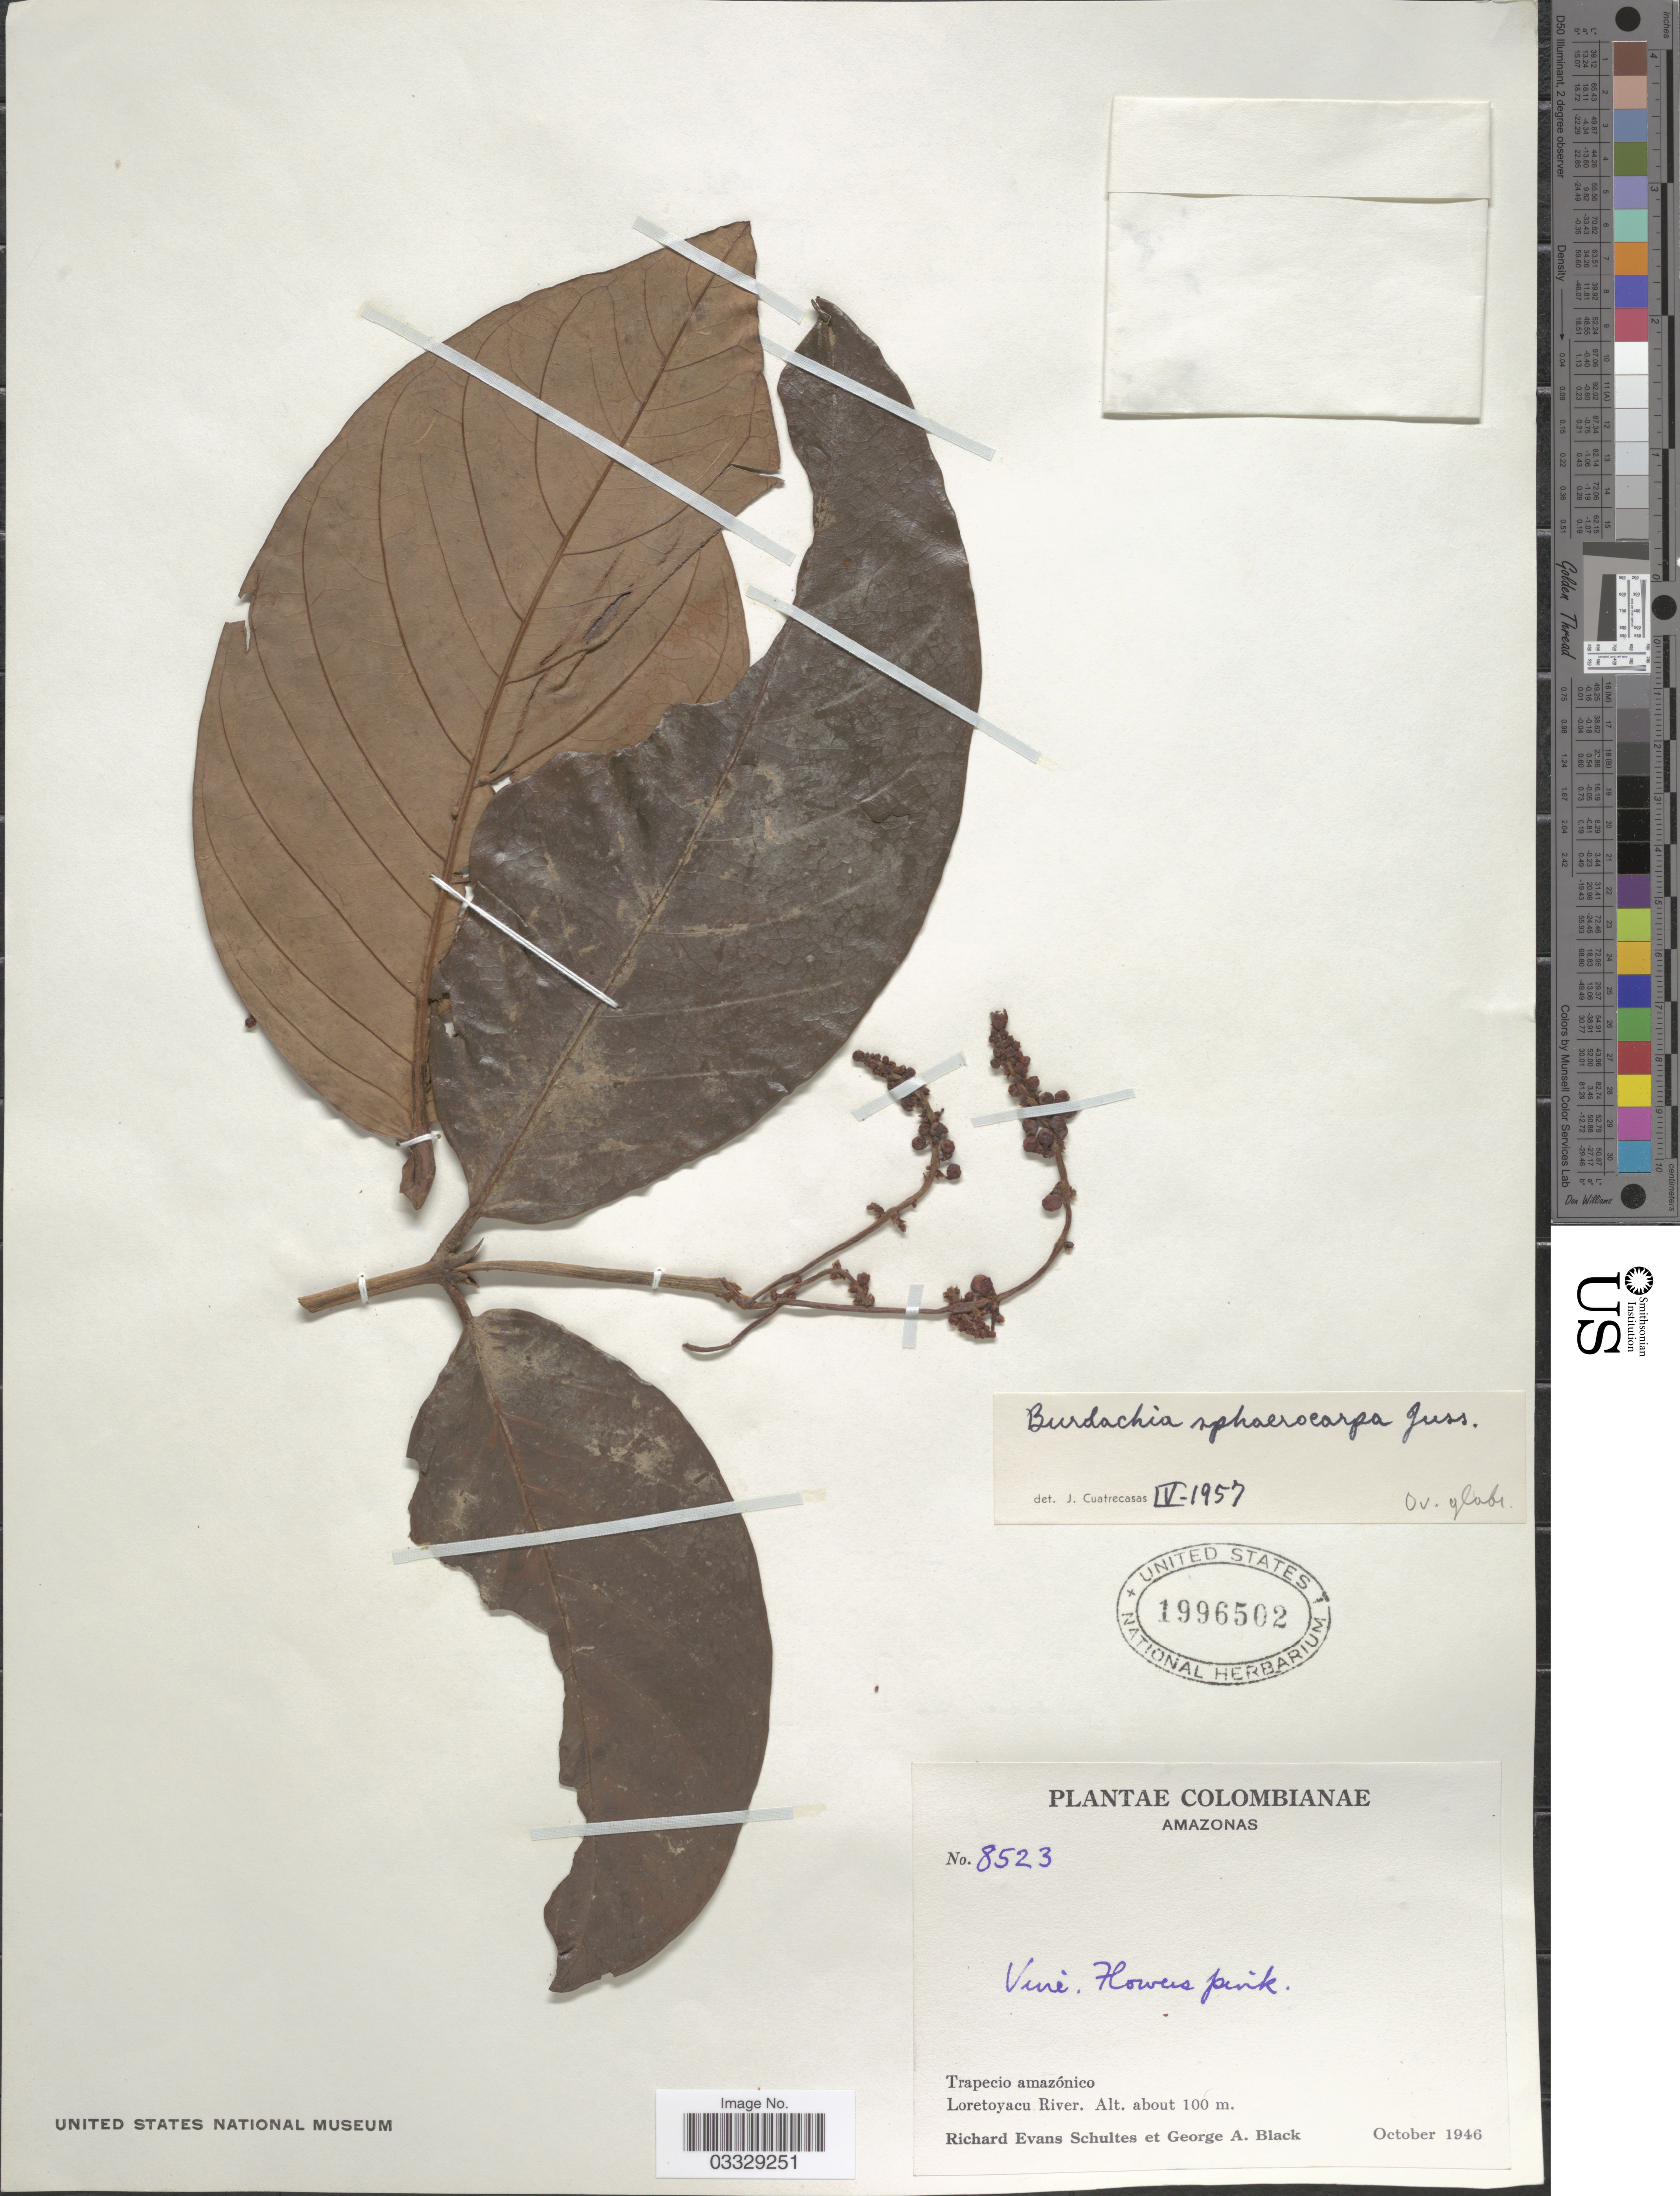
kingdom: Plantae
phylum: Tracheophyta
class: Magnoliopsida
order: Malpighiales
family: Malpighiaceae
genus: Burdachia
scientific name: Burdachia sphaerocarpa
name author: A. Juss.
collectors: R. E. Schultes & G. A. Black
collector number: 8523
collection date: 1946-10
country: Colombia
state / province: Amazônas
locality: Trapecio amazónico. Loretoyacu River.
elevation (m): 100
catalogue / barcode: US 1996502